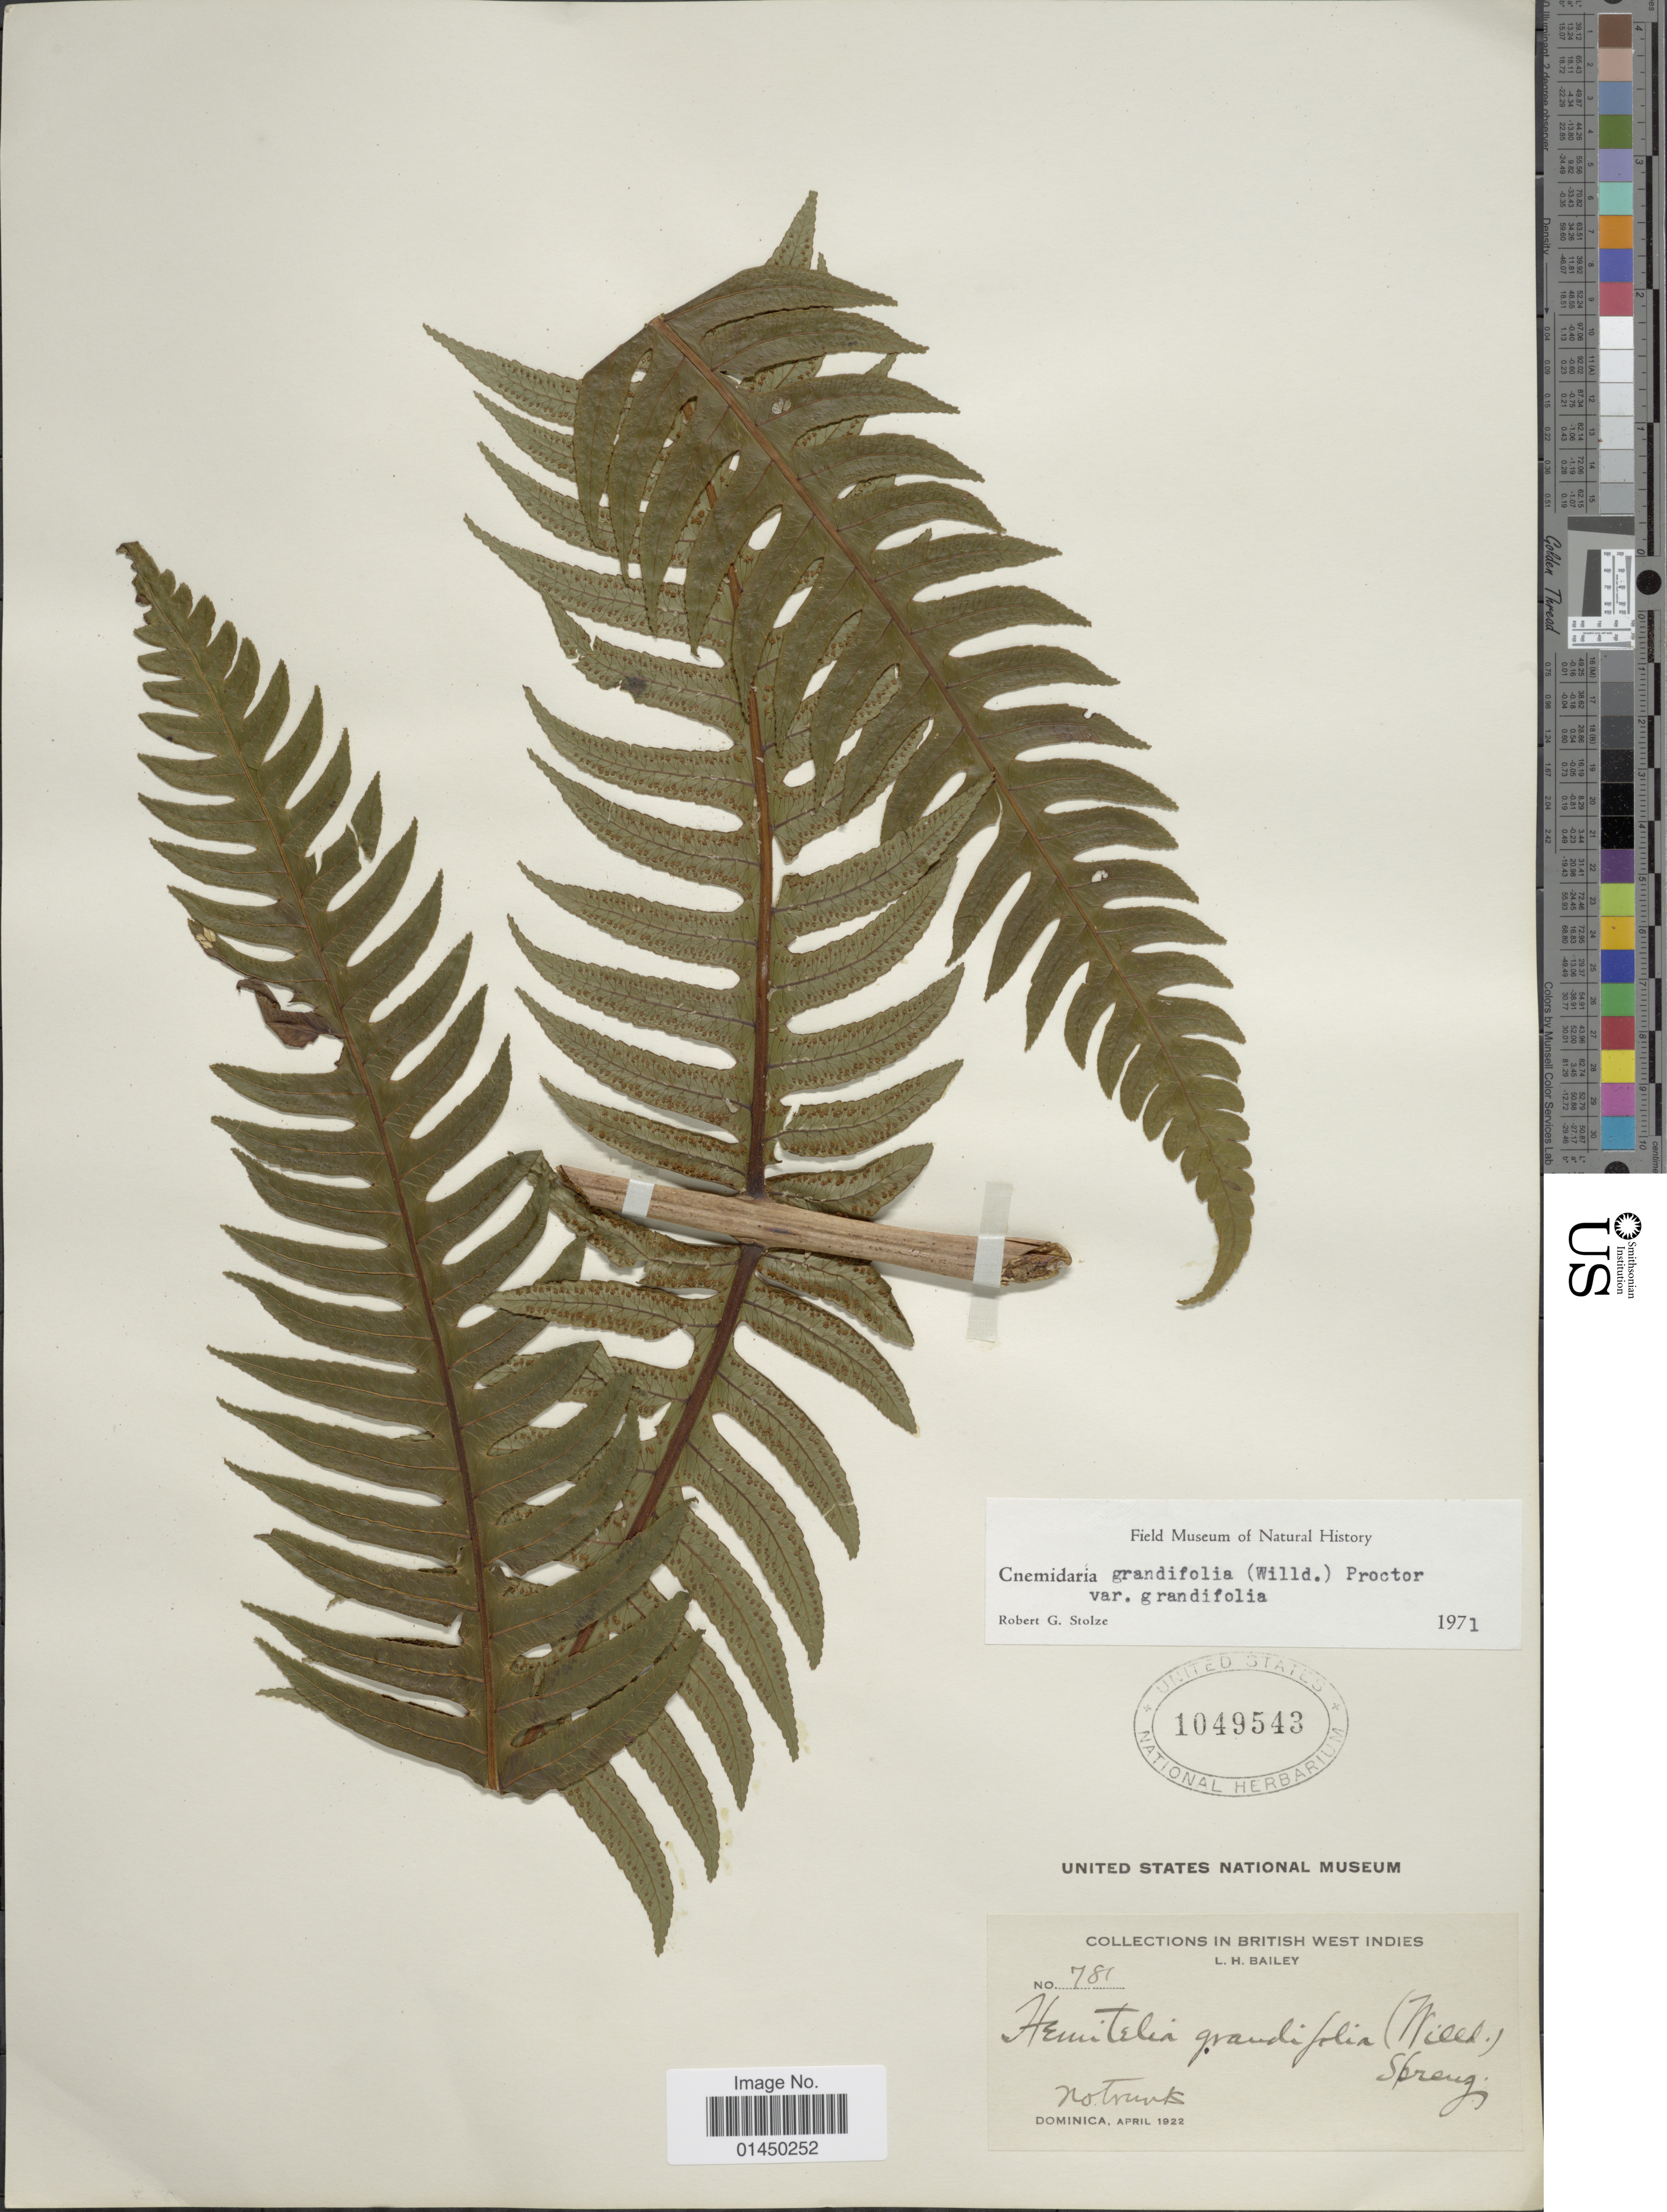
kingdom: Plantae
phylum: Tracheophyta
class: Polypodiopsida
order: Cyatheales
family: Cyatheaceae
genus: Cyathea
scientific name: Cyathea grandifolia var. grandifolia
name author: Willd.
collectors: L. H. Bailey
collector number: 781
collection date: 1922-04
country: Dominica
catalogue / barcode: US 1049543